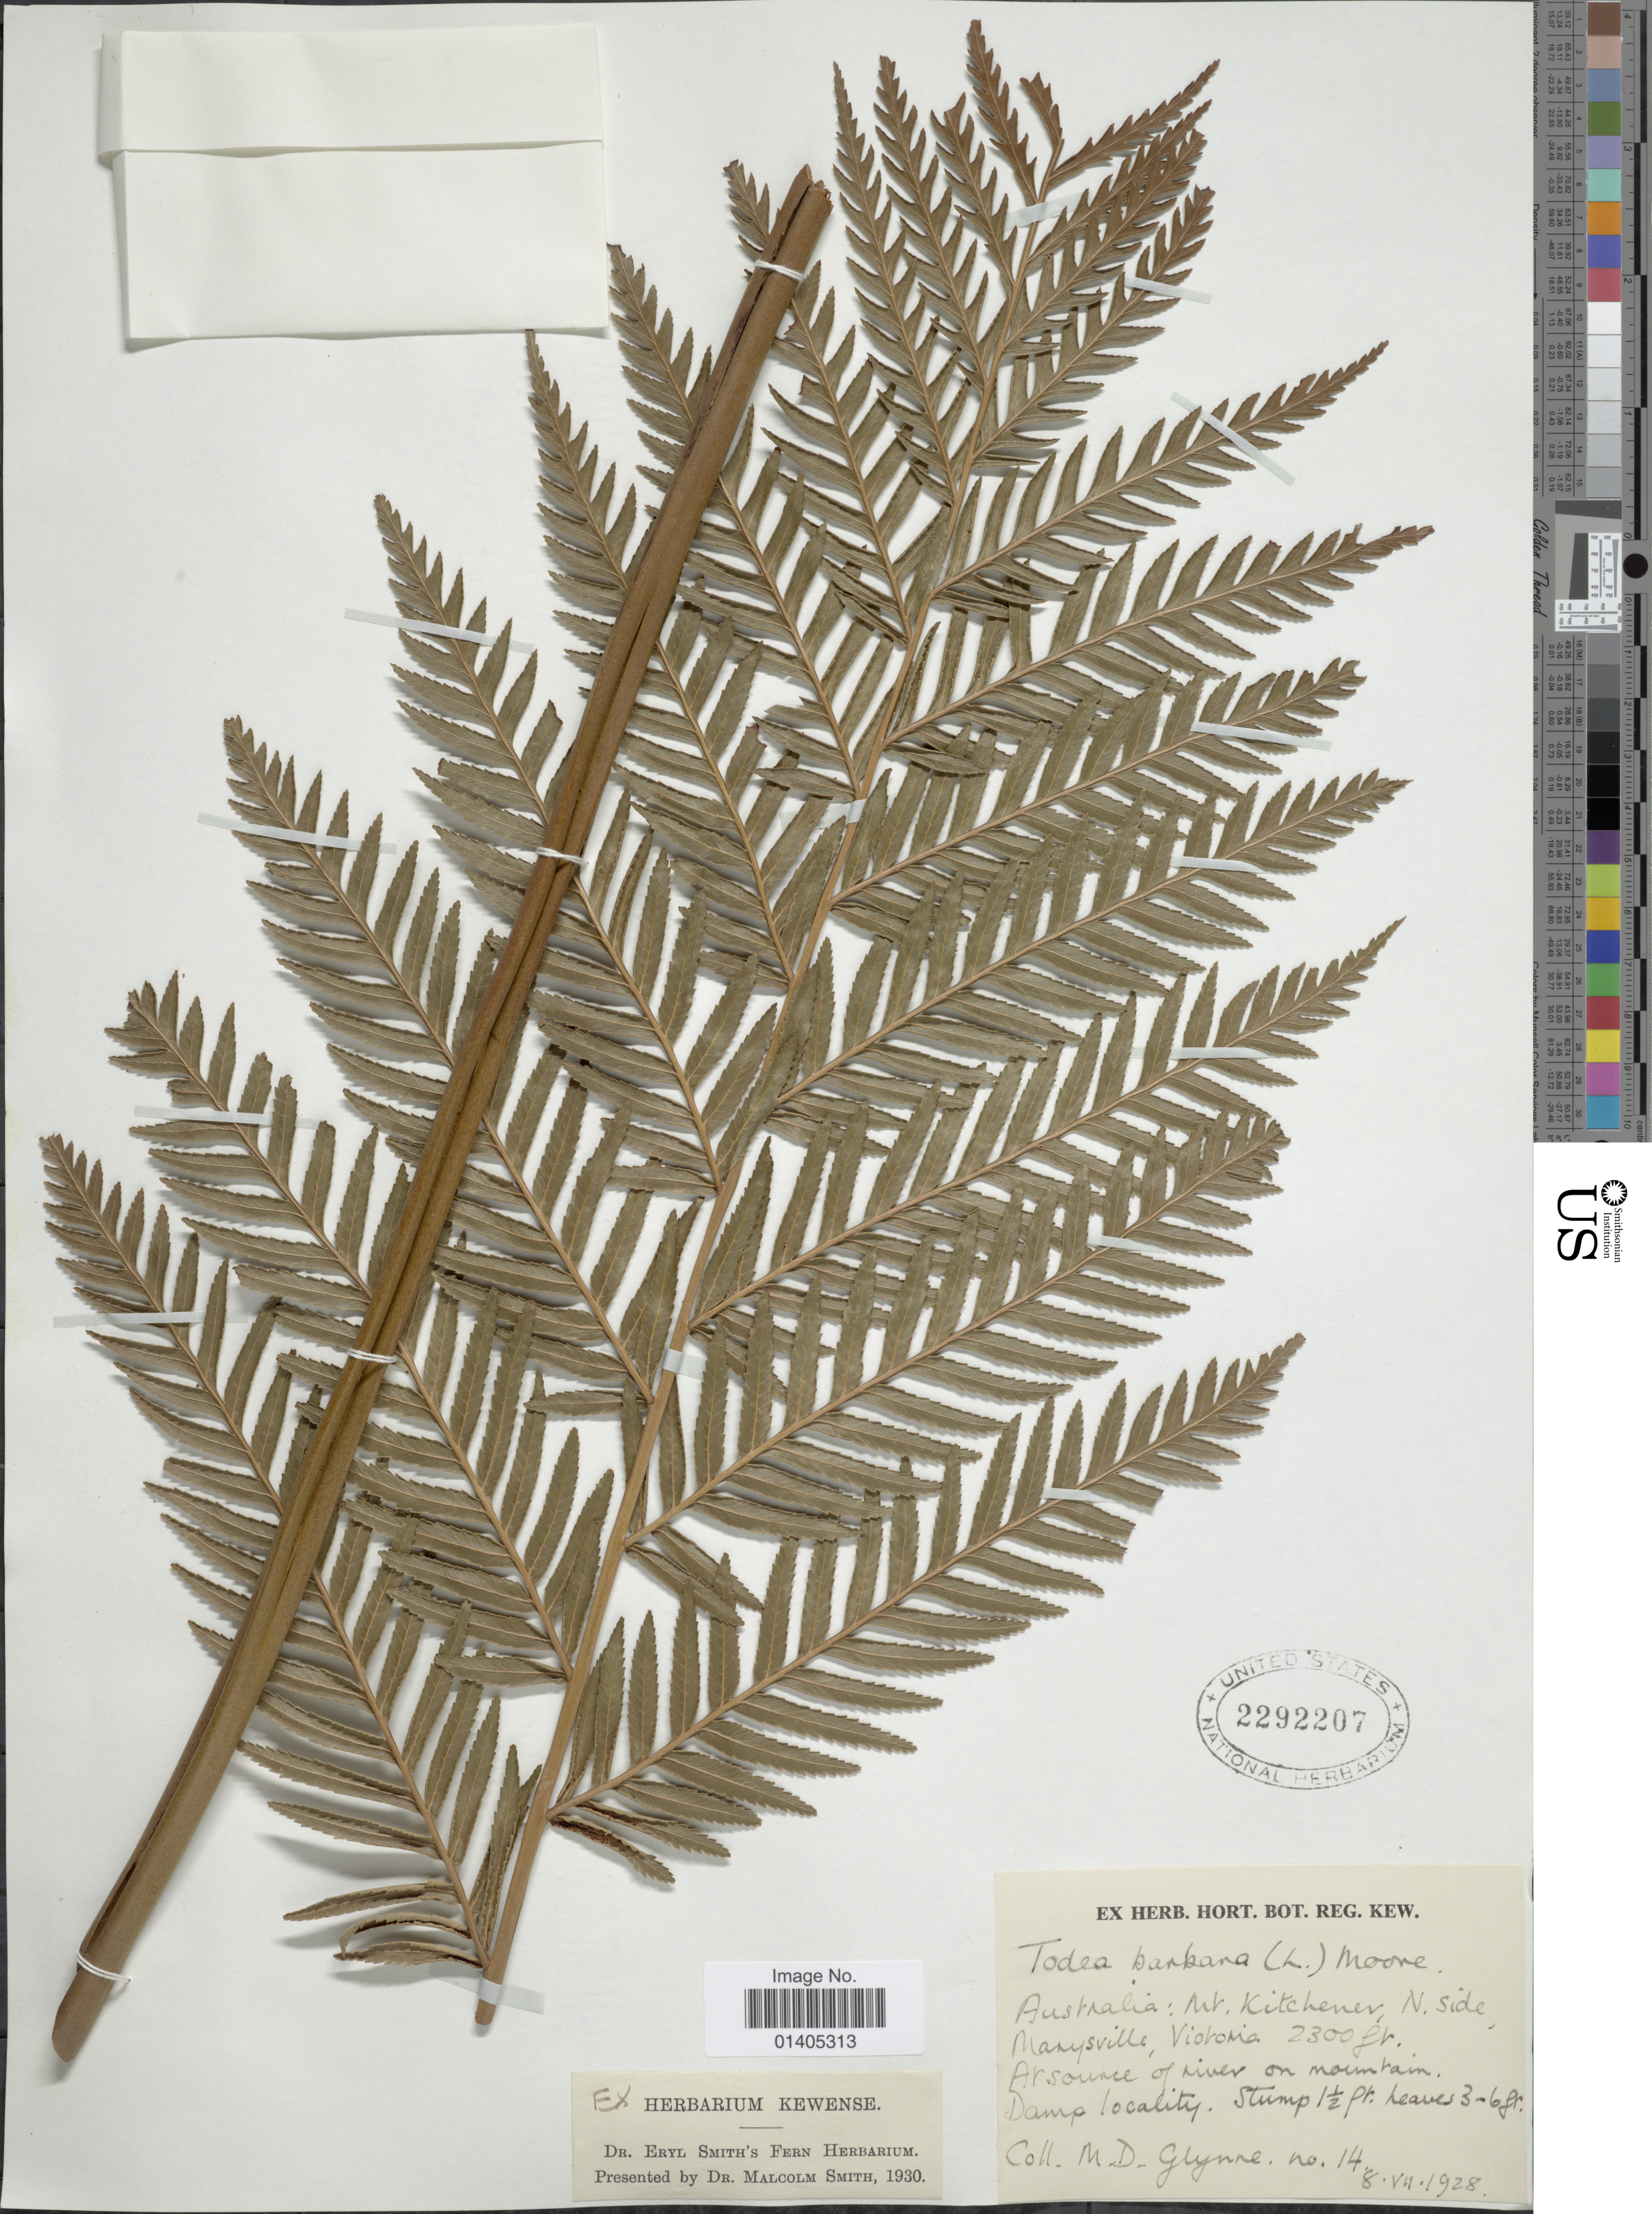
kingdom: Plantae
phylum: Tracheophyta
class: Polypodiopsida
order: Osmundales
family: Osmundaceae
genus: Todea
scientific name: Todea barbara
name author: T. Moore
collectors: M. Glynne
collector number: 14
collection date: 1928-07-08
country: Australia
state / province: Victoria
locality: Mt Kitchenes, N.side Manysville, Victoria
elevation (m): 701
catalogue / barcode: US 2292207